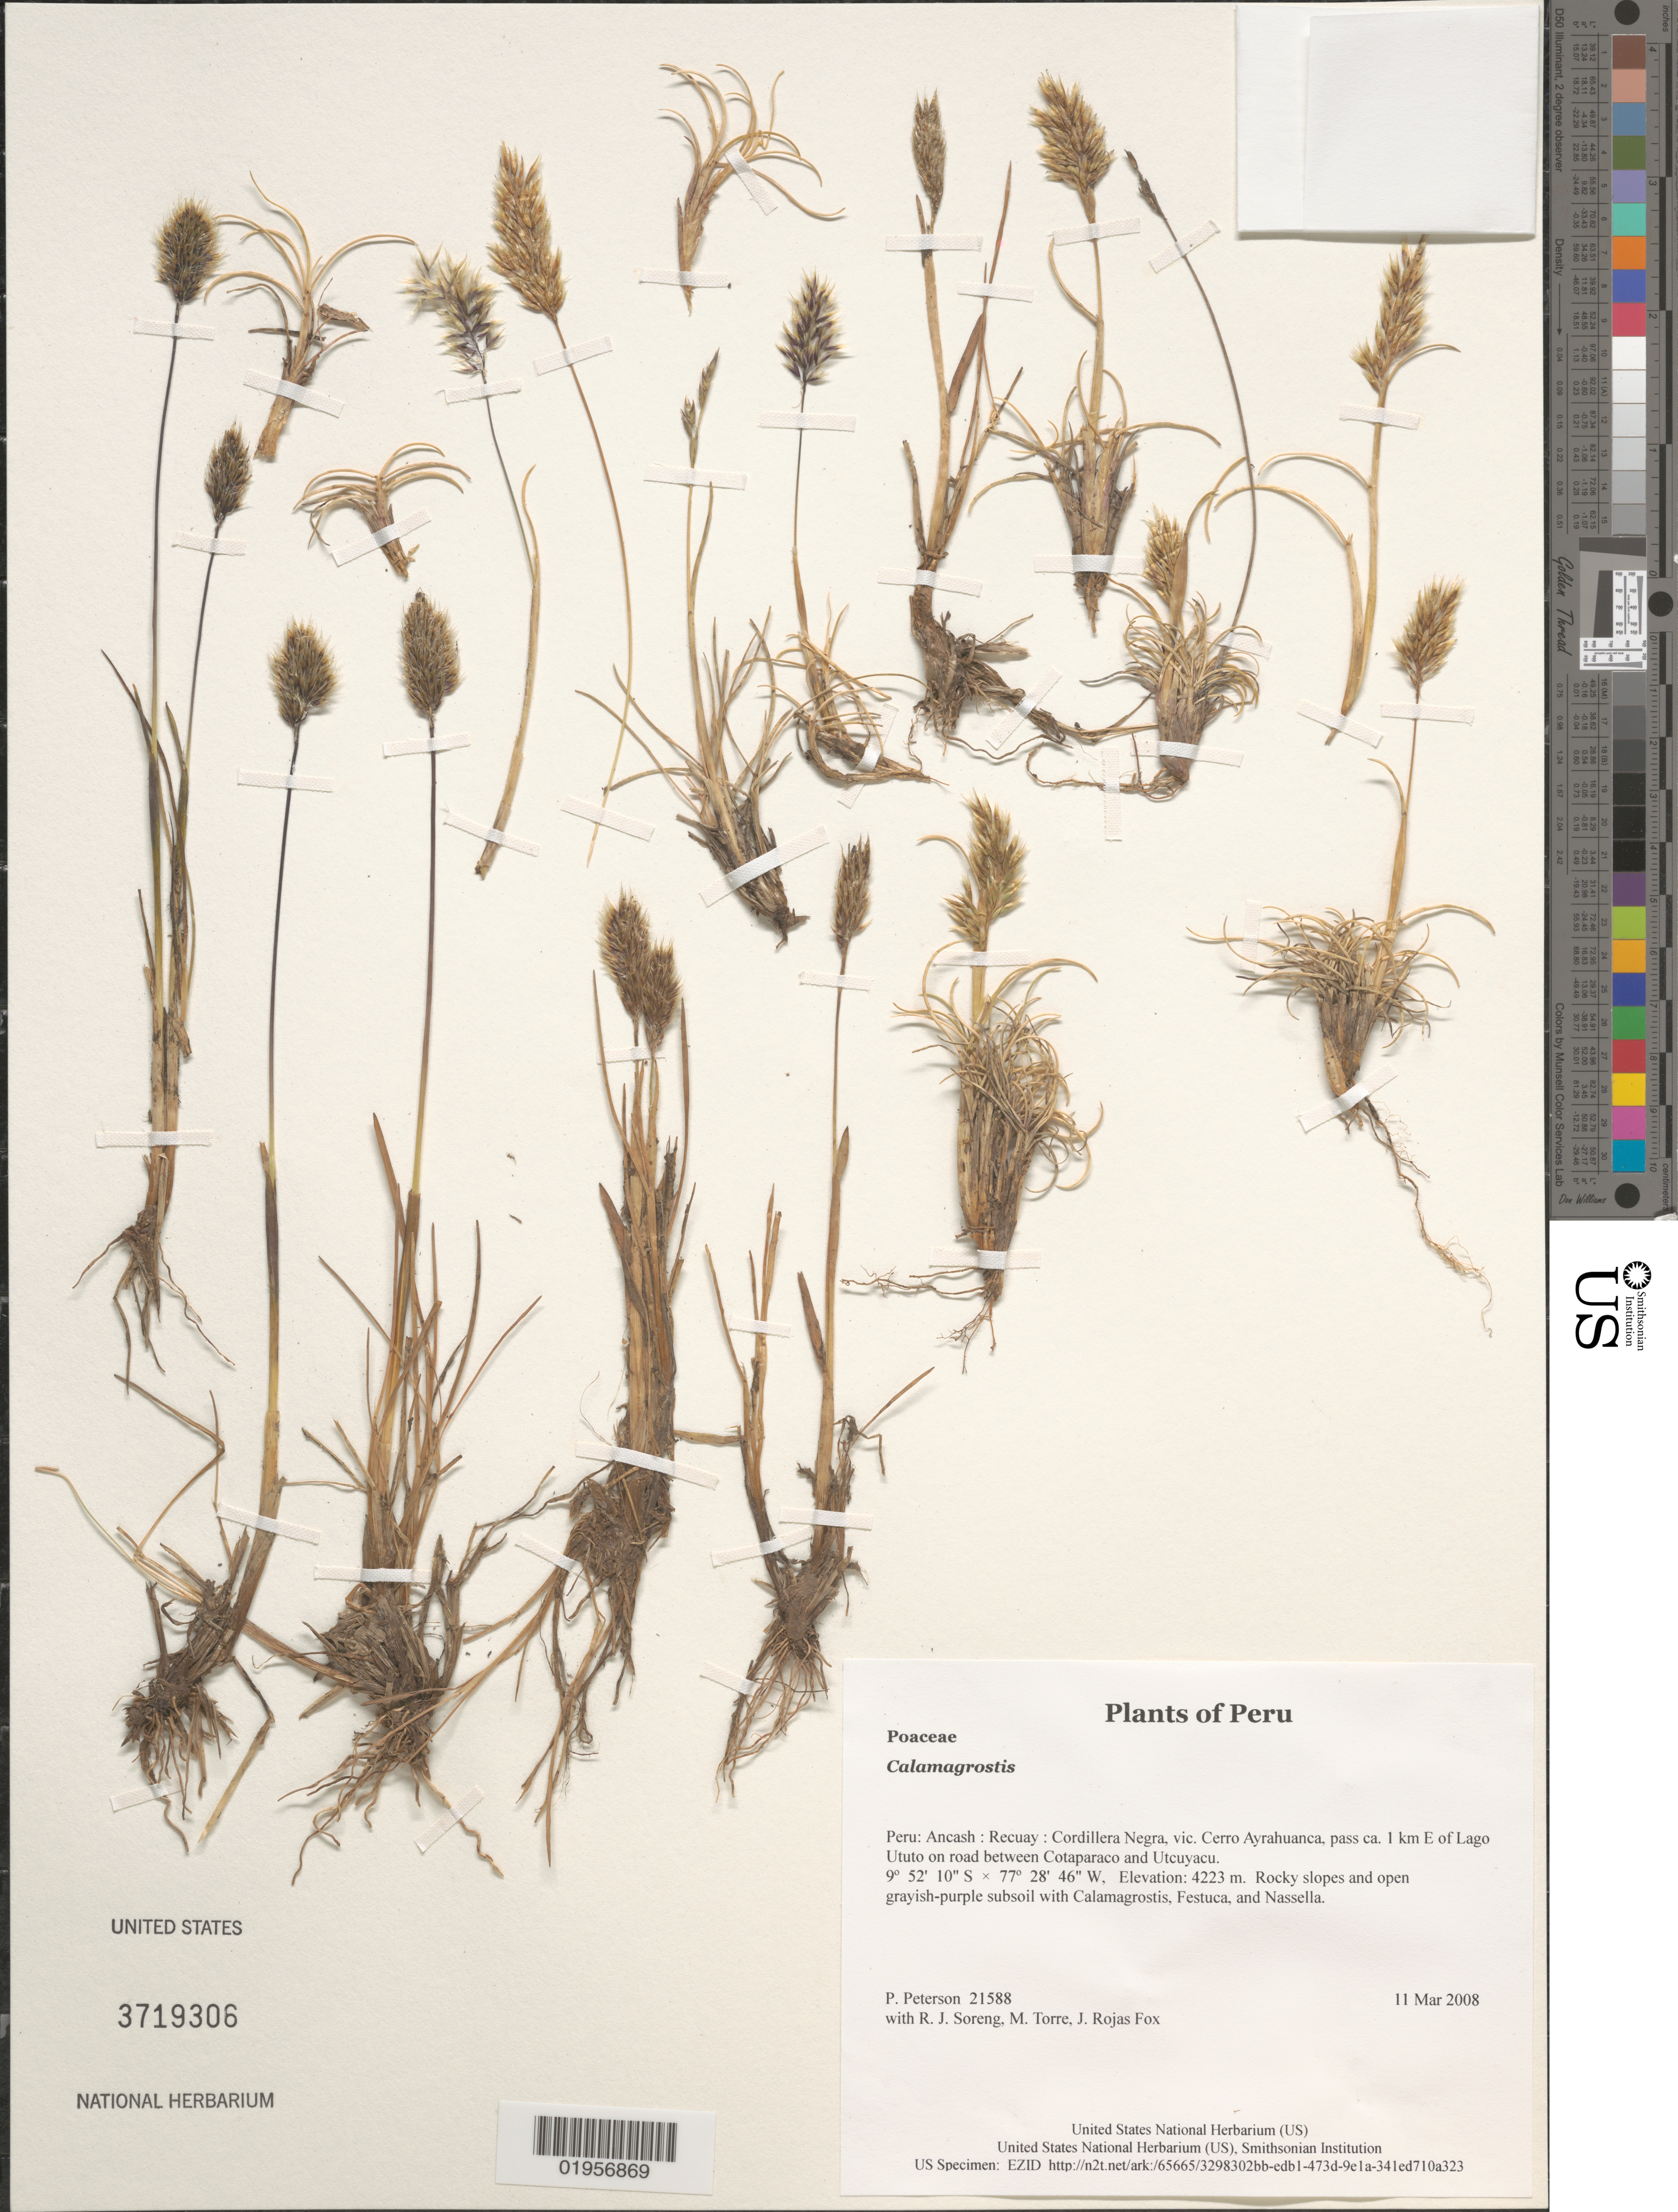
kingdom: Plantae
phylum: Tracheophyta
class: Liliopsida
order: Poales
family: Poaceae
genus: Calamagrostis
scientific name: Calamagrostis sp.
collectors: P. M. Peterson, R. J. Soreng, M. Torre & J. Rojas Fox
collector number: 21588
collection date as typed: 11 Mar 2008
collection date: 2008-03-11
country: Peru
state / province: Ancash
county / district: Recuay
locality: Cordillera Negra, vic. Cerro Ayrahuanca, pass ca. 1 km E of Lago Ututo on road between Cotaparaco and Utcuyacu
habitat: Rocky slopes and open grayish-purple subsoil with Calamagrostis, Festuca, and Nassella.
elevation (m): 4223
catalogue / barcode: US 3719306